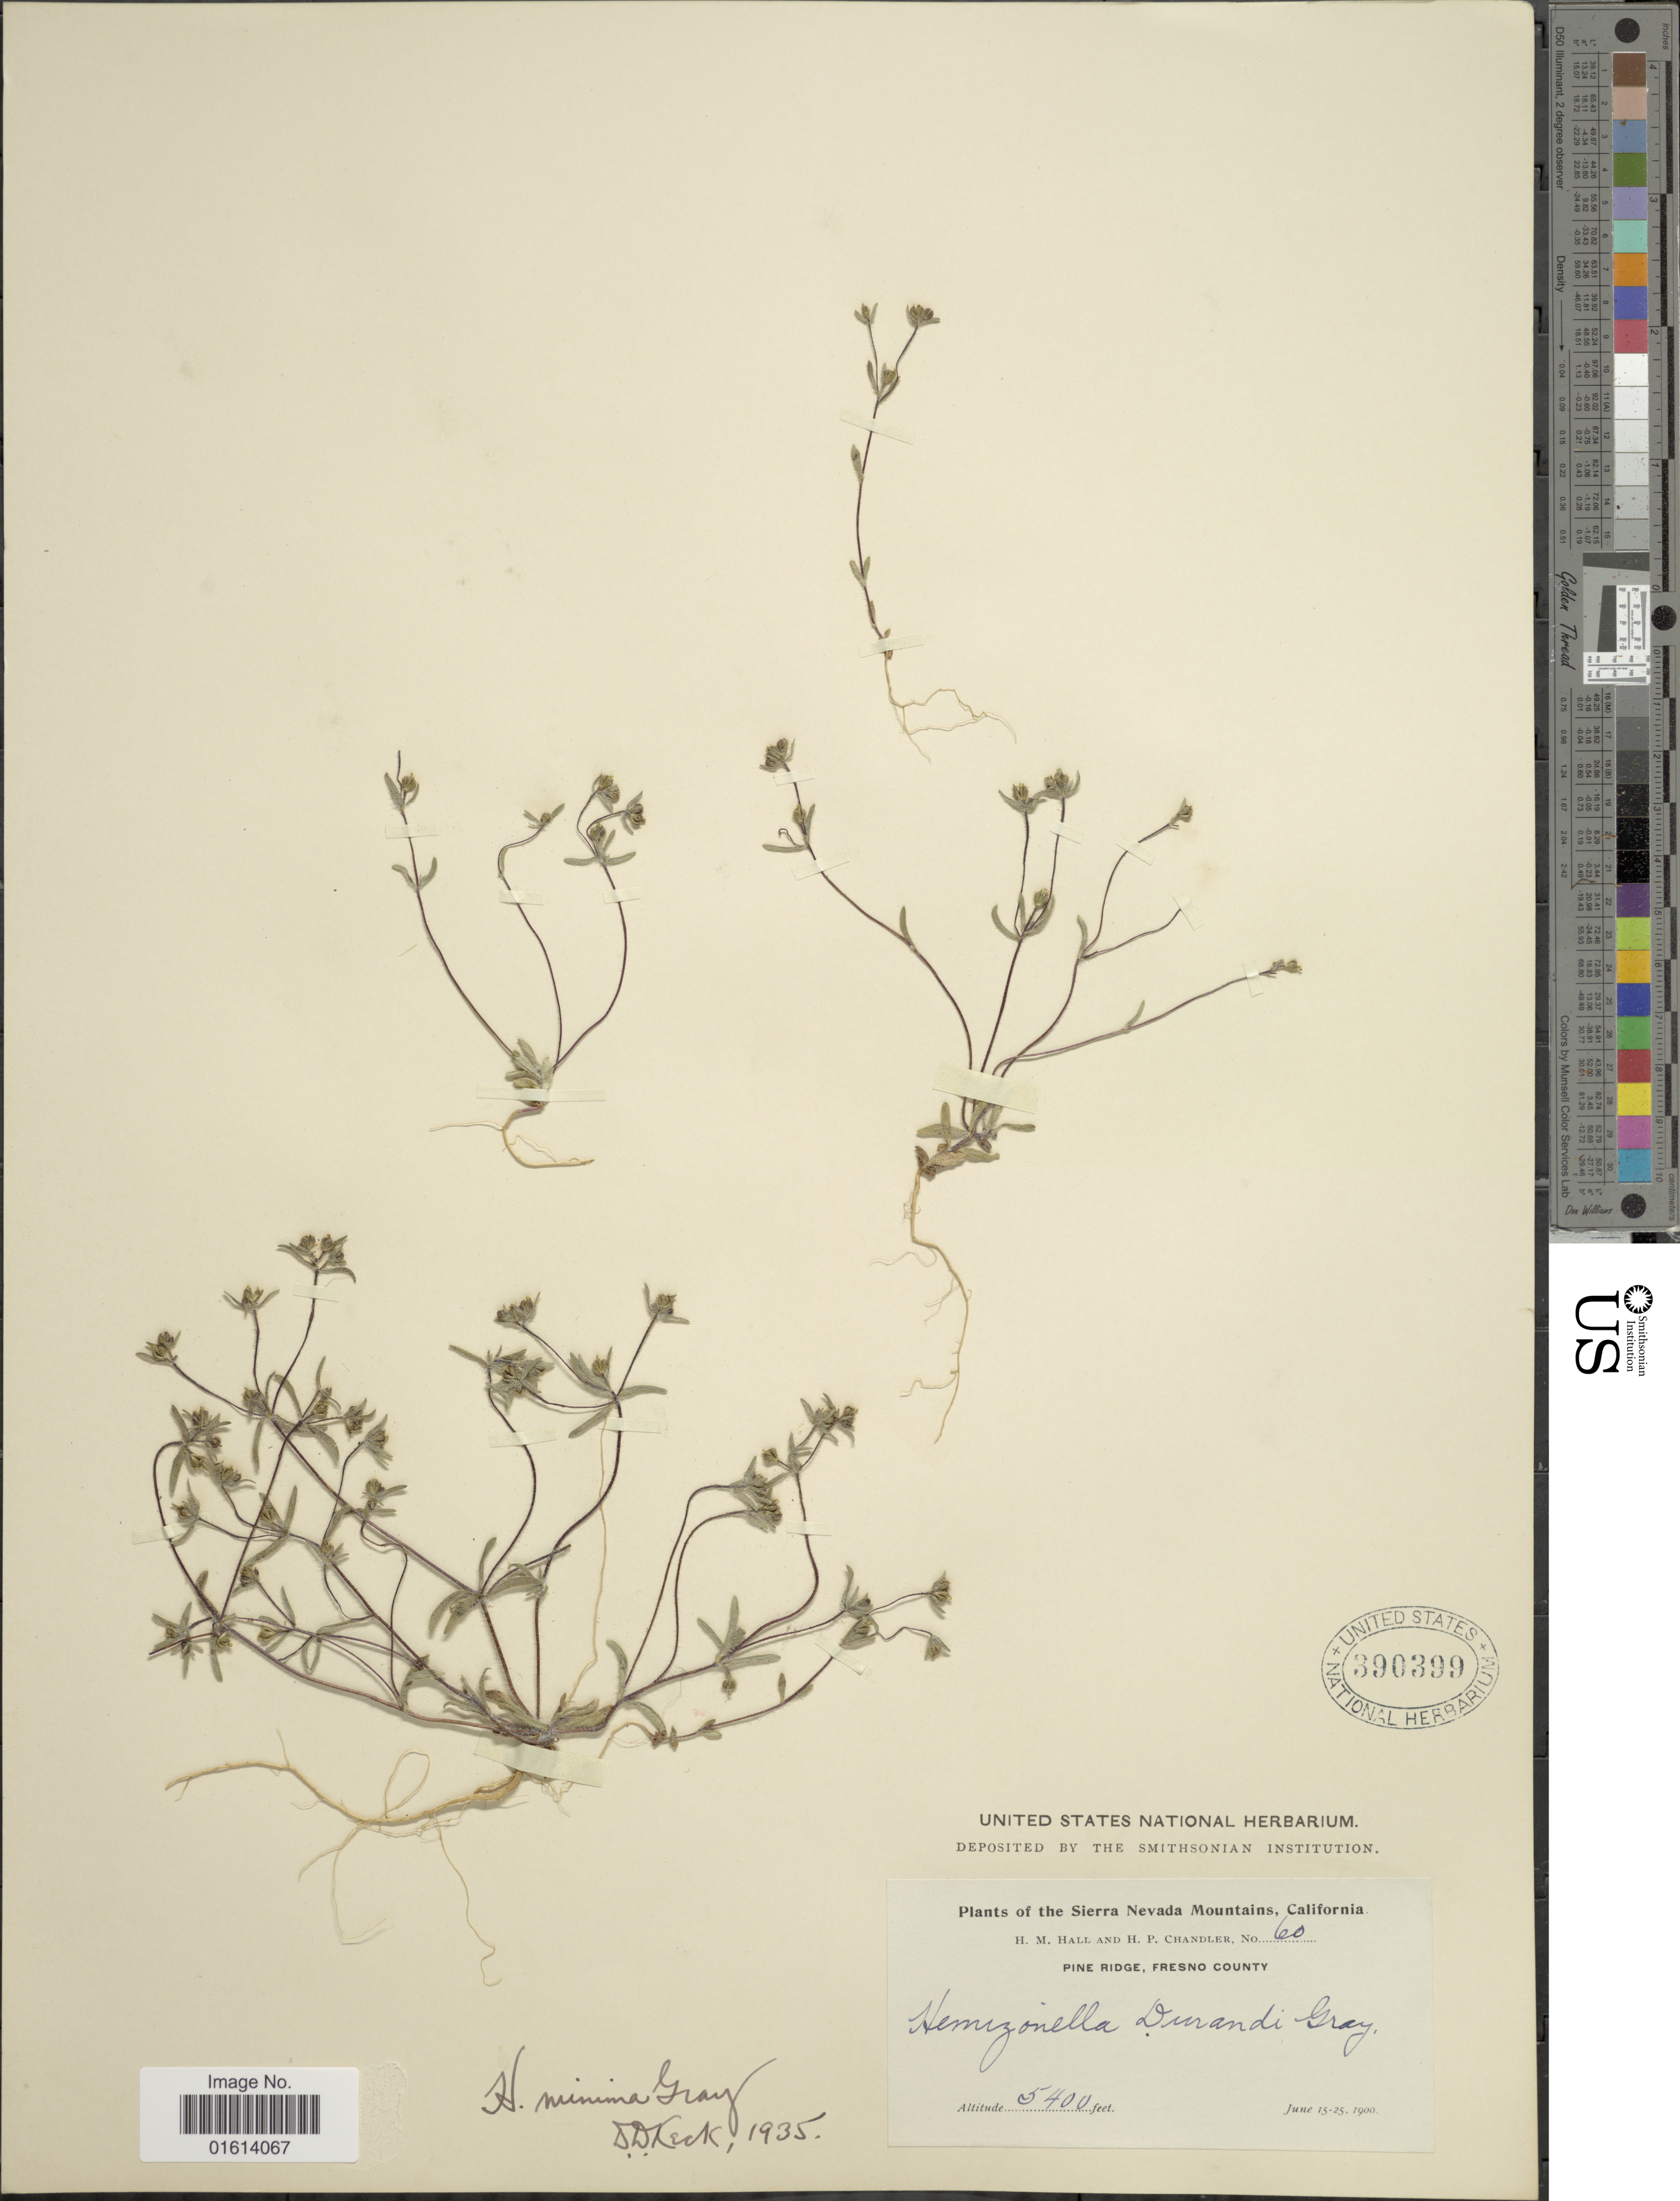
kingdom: Plantae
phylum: Tracheophyta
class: Magnoliopsida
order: Asterales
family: Asteraceae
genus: Hemizonella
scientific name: Hemizonella minima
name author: (A. Gray) A. Gray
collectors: H. M. Hall & H. Chandler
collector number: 60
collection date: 1900-06-15/1900-06-25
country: United States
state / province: California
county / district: Fresno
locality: Sierra Nevada Mountains, Pine ridge, Fresno County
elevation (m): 1646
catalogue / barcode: US 390399